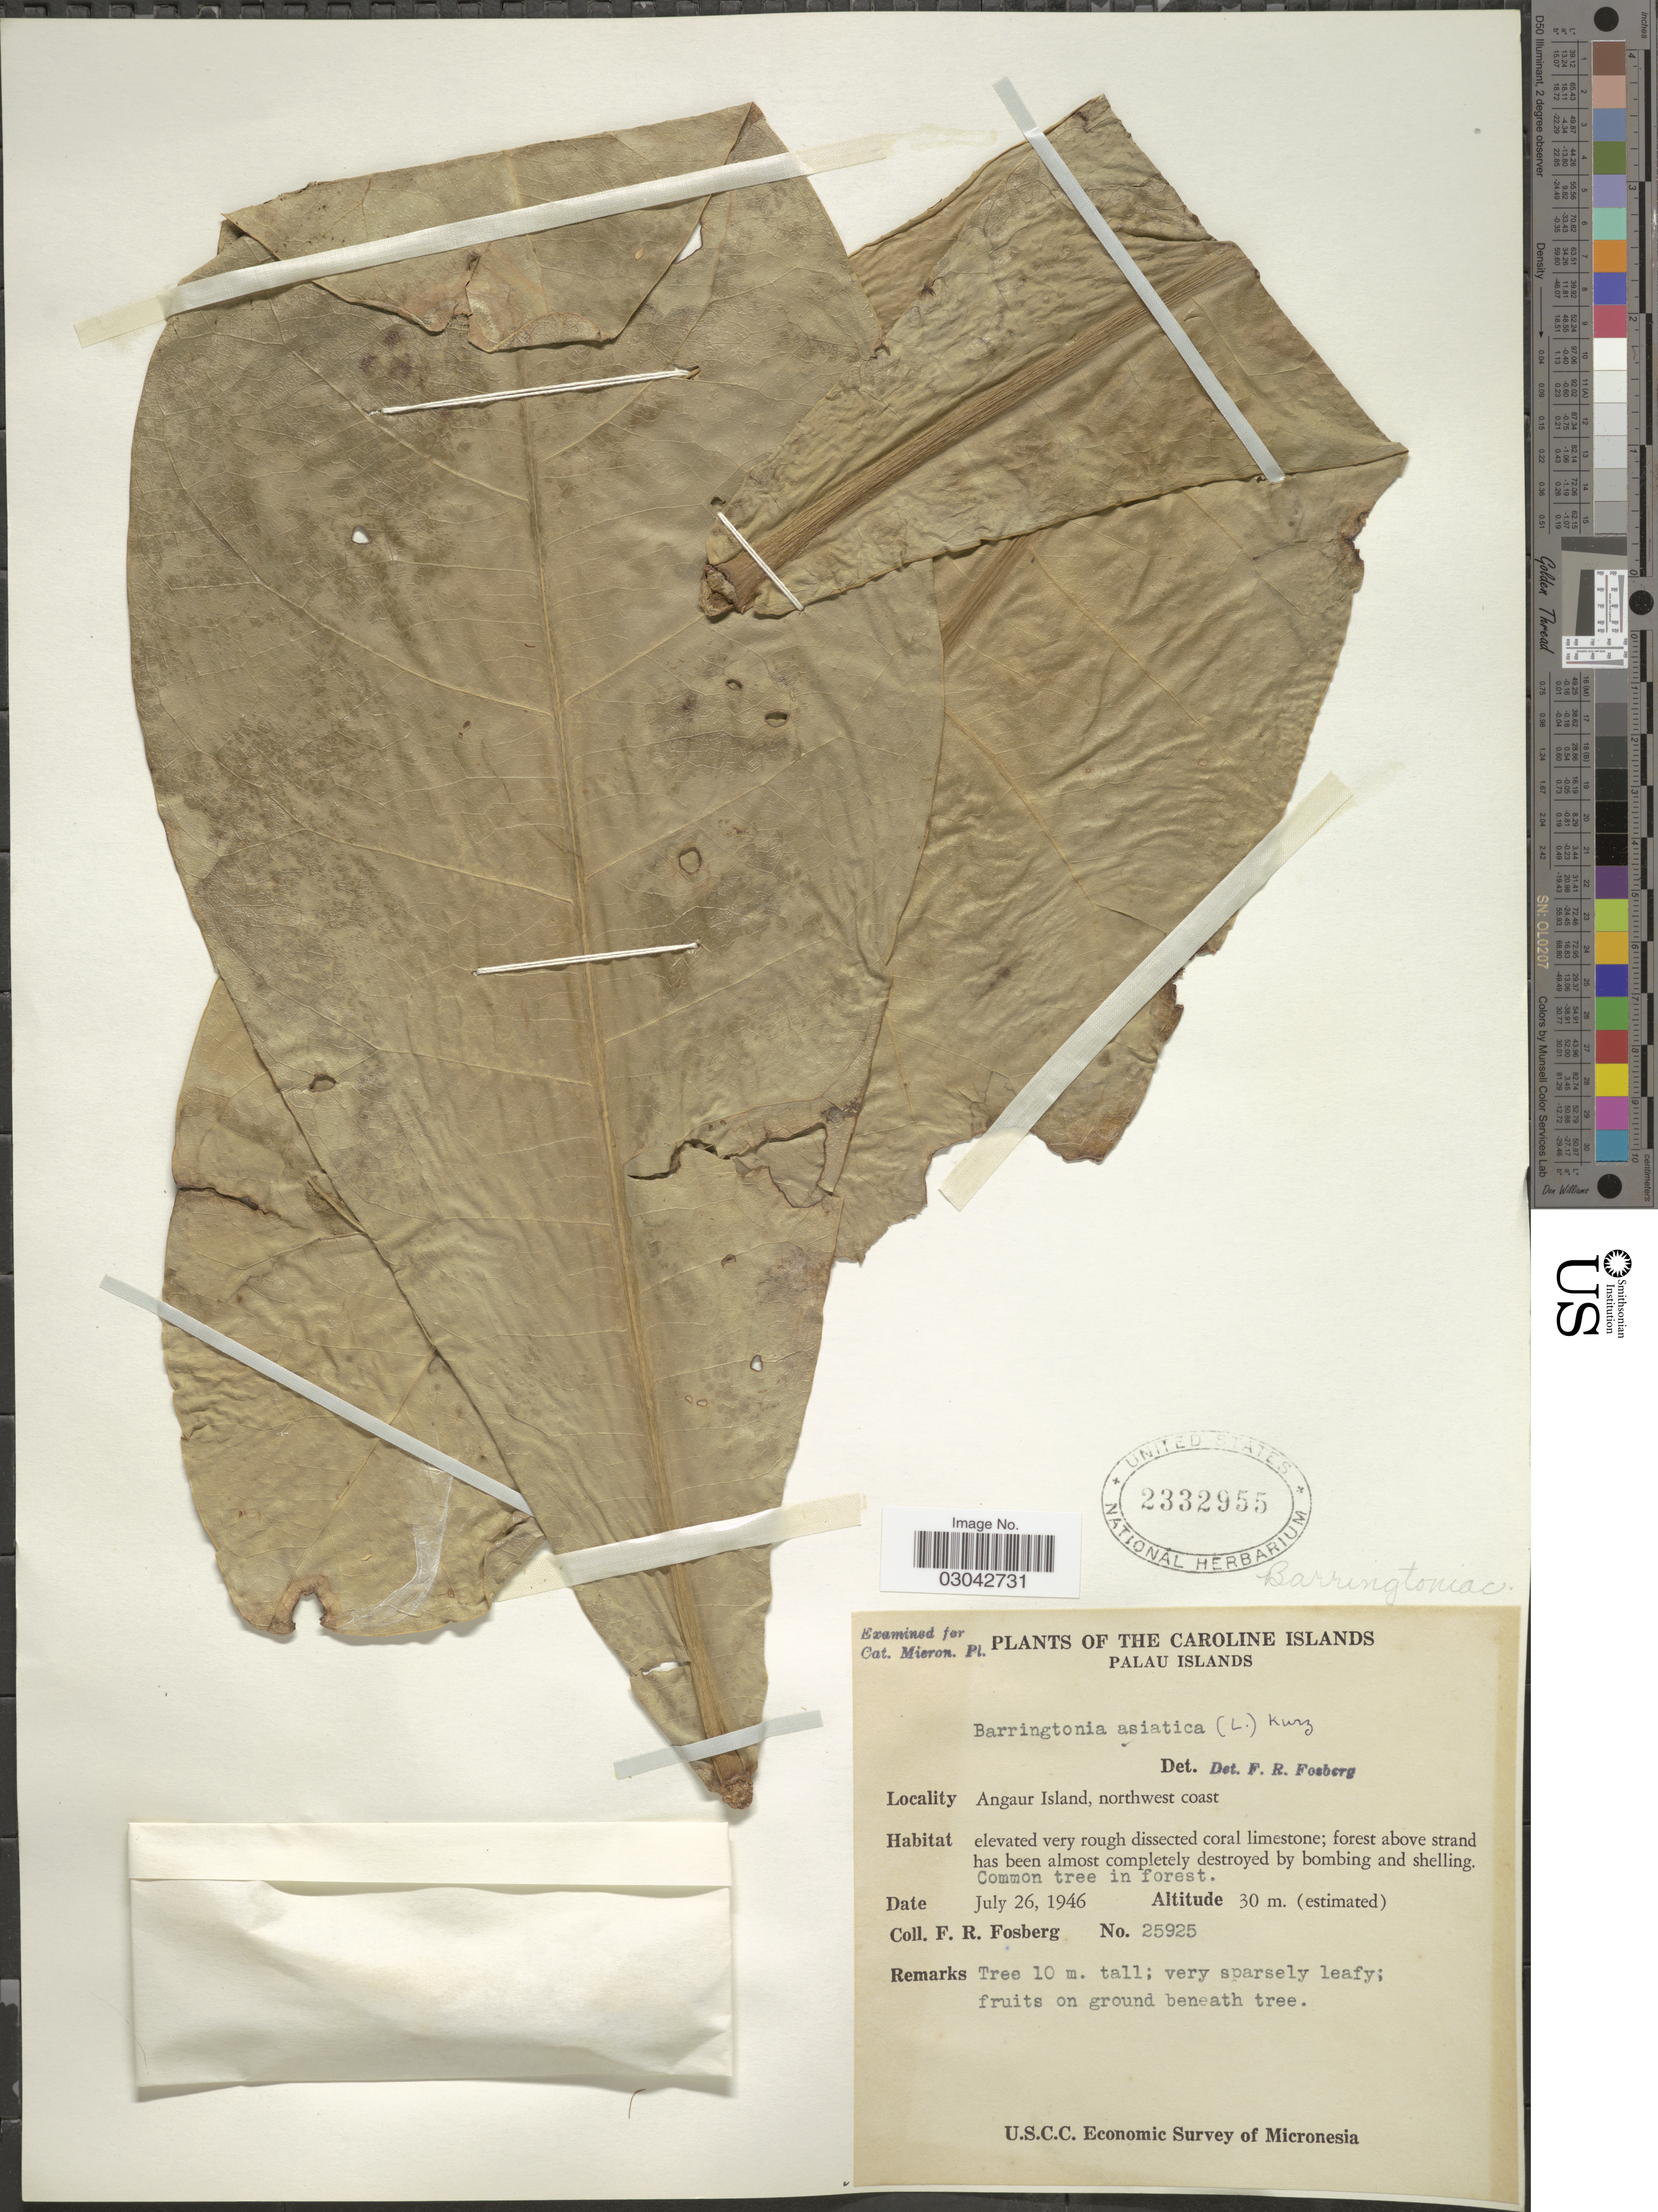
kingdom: Plantae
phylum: Tracheophyta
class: Magnoliopsida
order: Ericales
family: Lecythidaceae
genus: Barringtonia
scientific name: Barringtonia asiatica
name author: (L.) Kurz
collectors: F. R. Fosberg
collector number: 25925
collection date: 1946-07-26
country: Palau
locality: Caroline Islands. Palau Islands. Angaur Island, northwest coast.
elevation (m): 30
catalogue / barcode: US 2332955